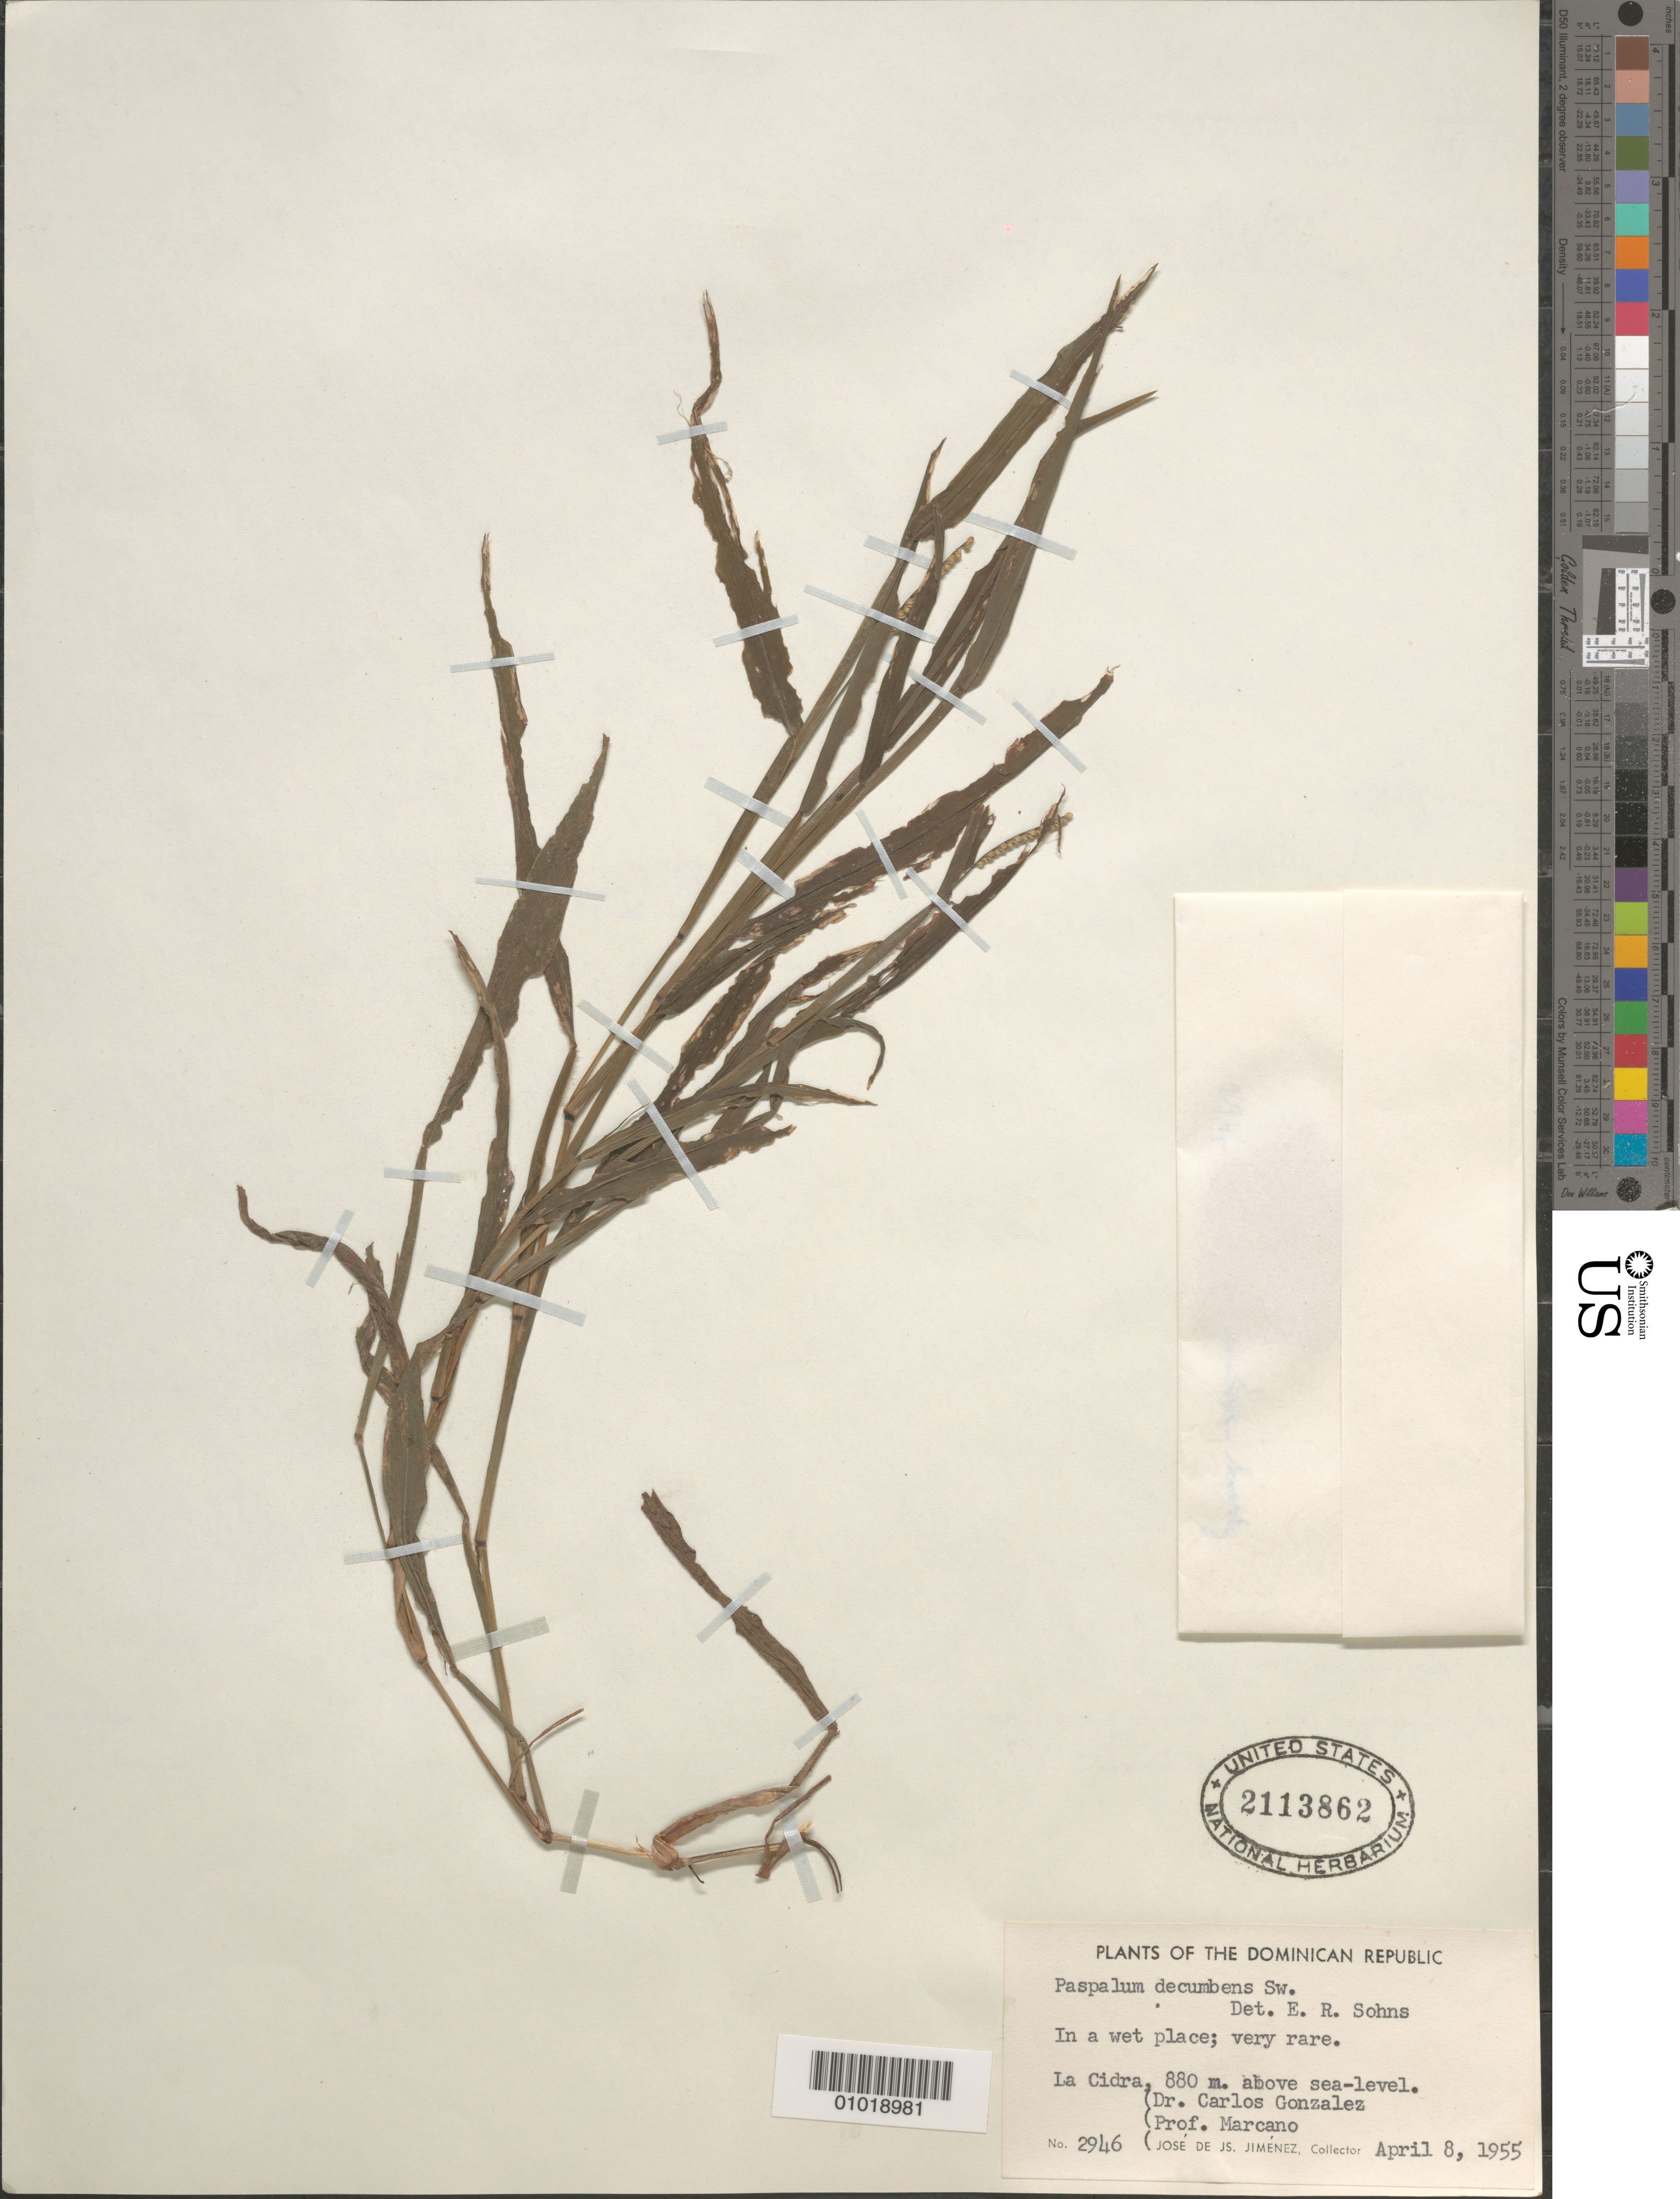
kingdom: Plantae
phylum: Tracheophyta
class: Liliopsida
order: Poales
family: Poaceae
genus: Paspalum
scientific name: Paspalum decumbens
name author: Sw.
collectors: C. Gonzalez & E. J. Marcano F.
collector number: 2946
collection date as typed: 08 Apr 1955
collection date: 1955-04-08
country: Dominican Republic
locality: La Cidra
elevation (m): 800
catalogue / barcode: US 2113862